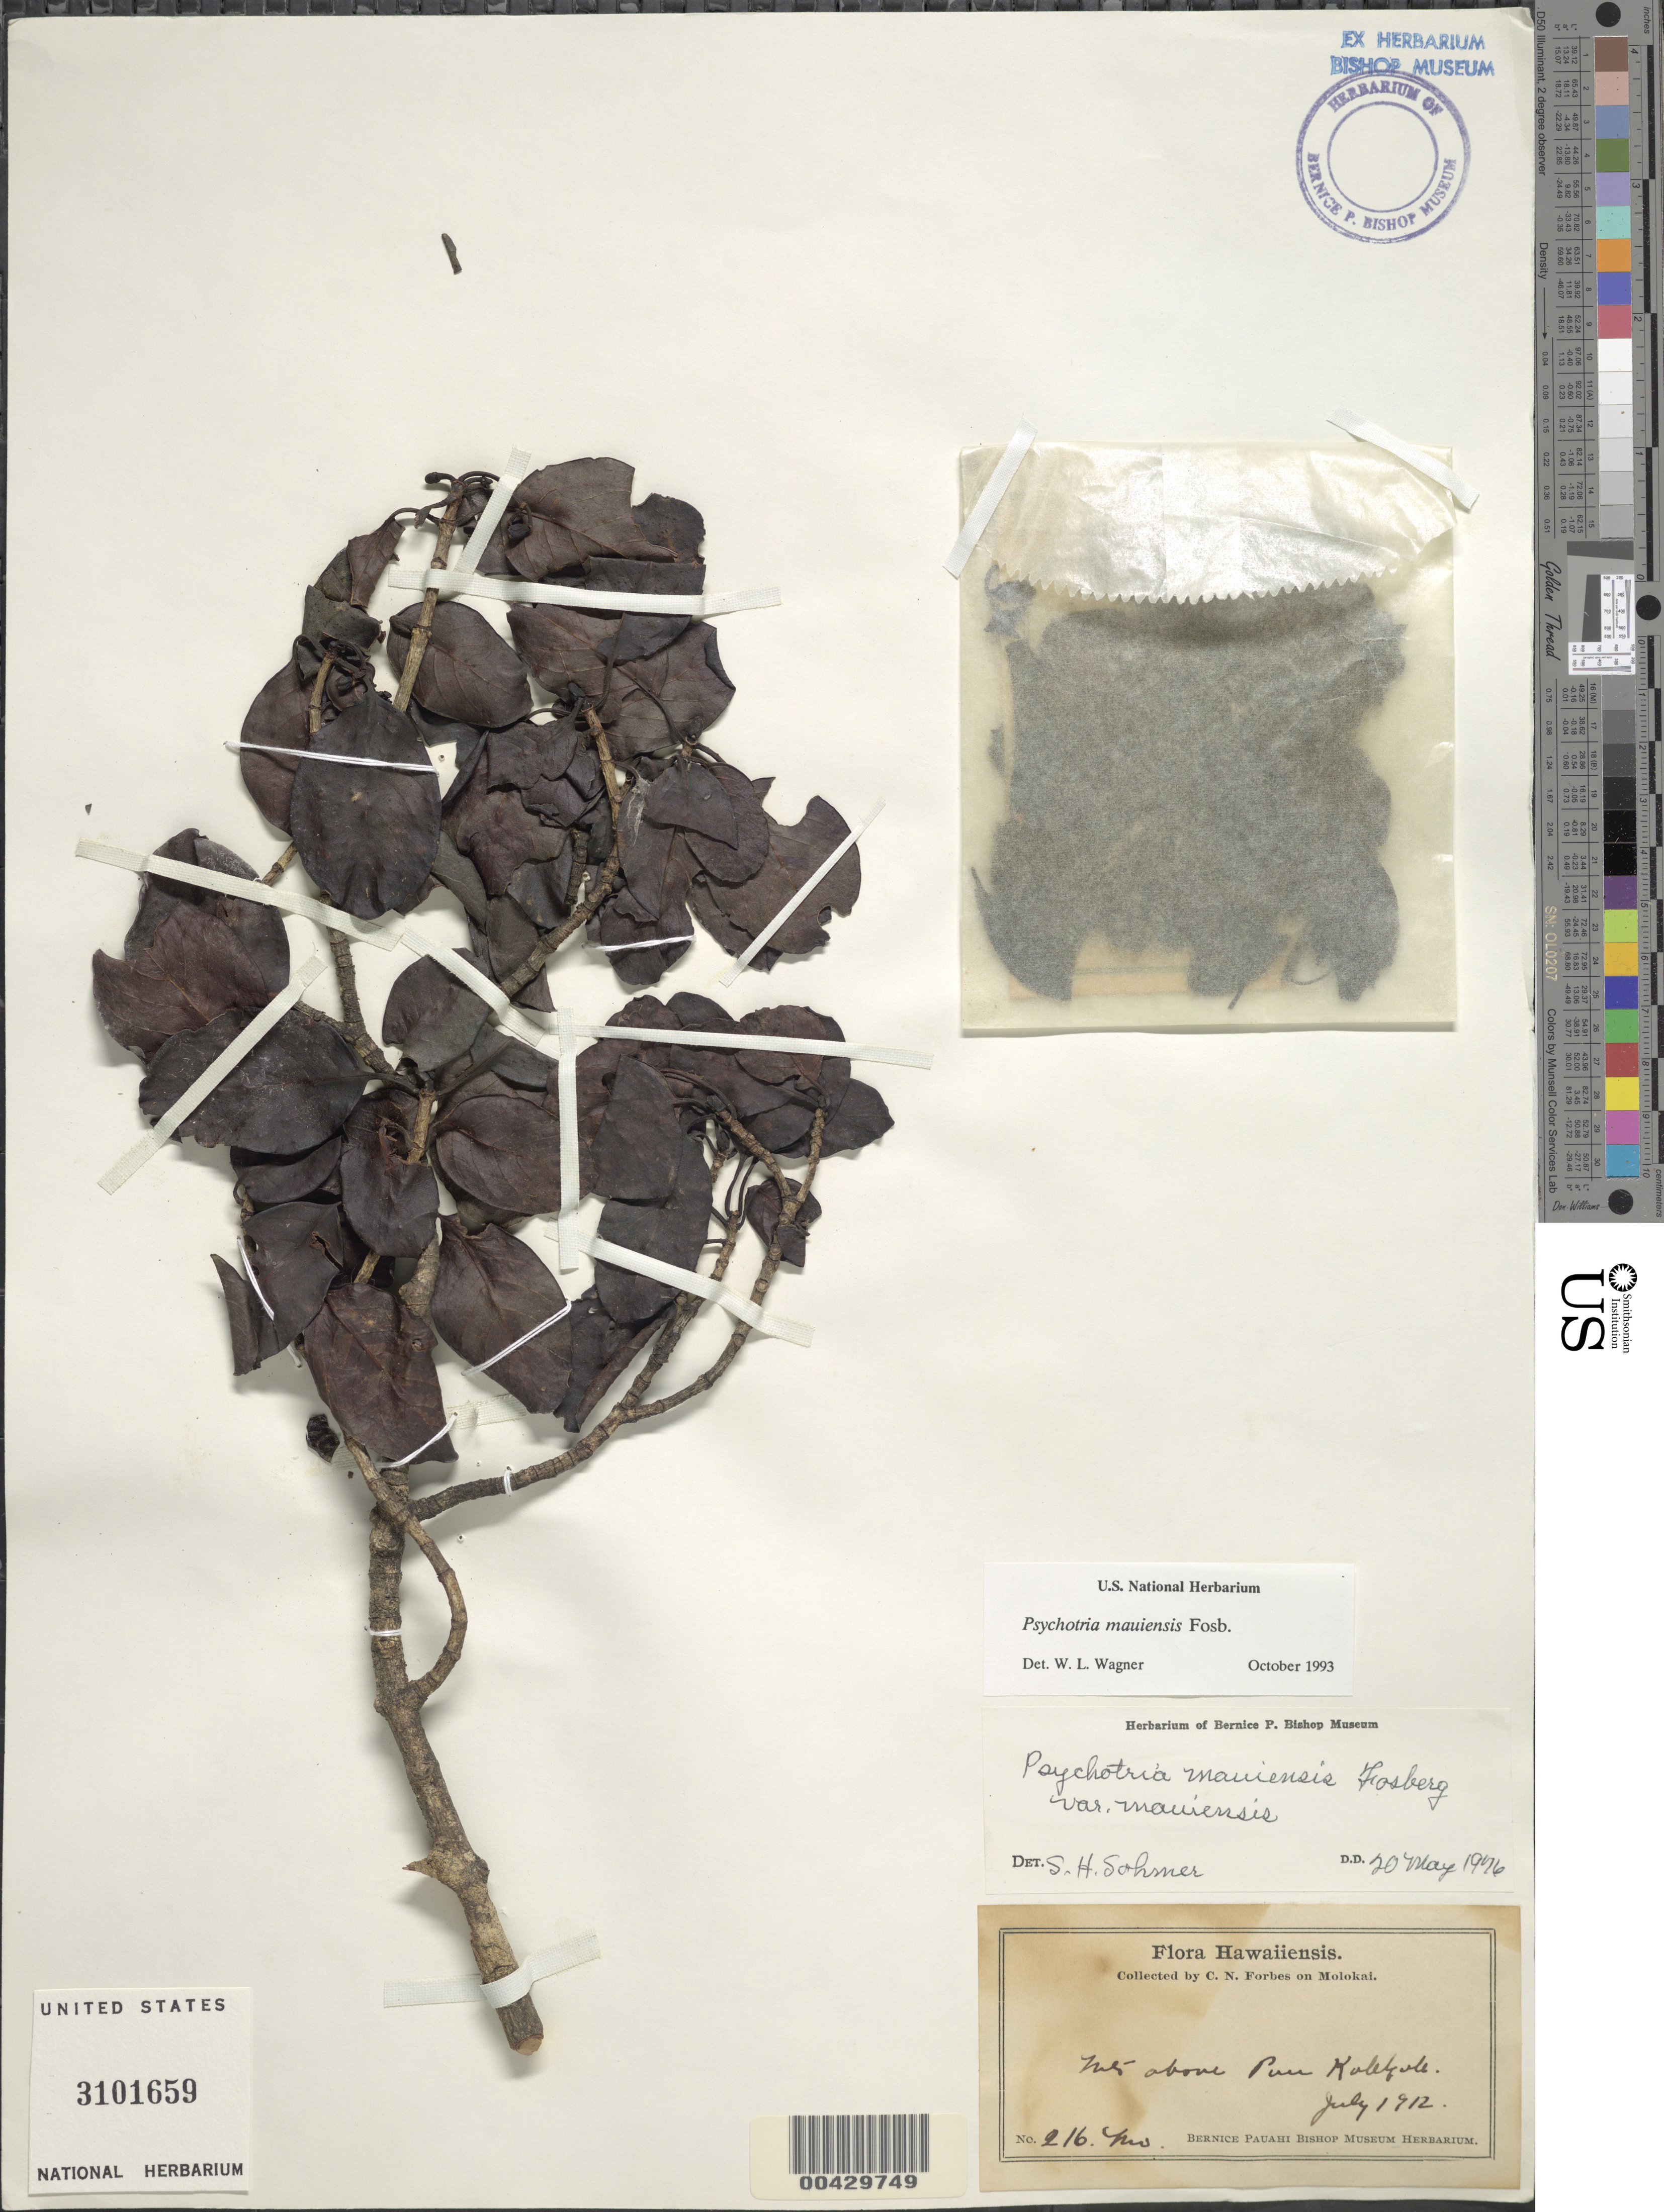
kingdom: Plantae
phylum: Tracheophyta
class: Magnoliopsida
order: Gentianales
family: Rubiaceae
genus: Psychotria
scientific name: Psychotria mauiensis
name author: Fosberg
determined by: Wagner, W. L., (BOT), Smithsonian Institution - National Museum of Natural History (UNITED STATES)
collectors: C. N. Forbes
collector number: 216.Mo.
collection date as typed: Jul 1912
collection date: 1912-07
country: United States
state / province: Hawaii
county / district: Maui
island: Moloka'i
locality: Mts. above Puu Kolekole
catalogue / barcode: US 3101659